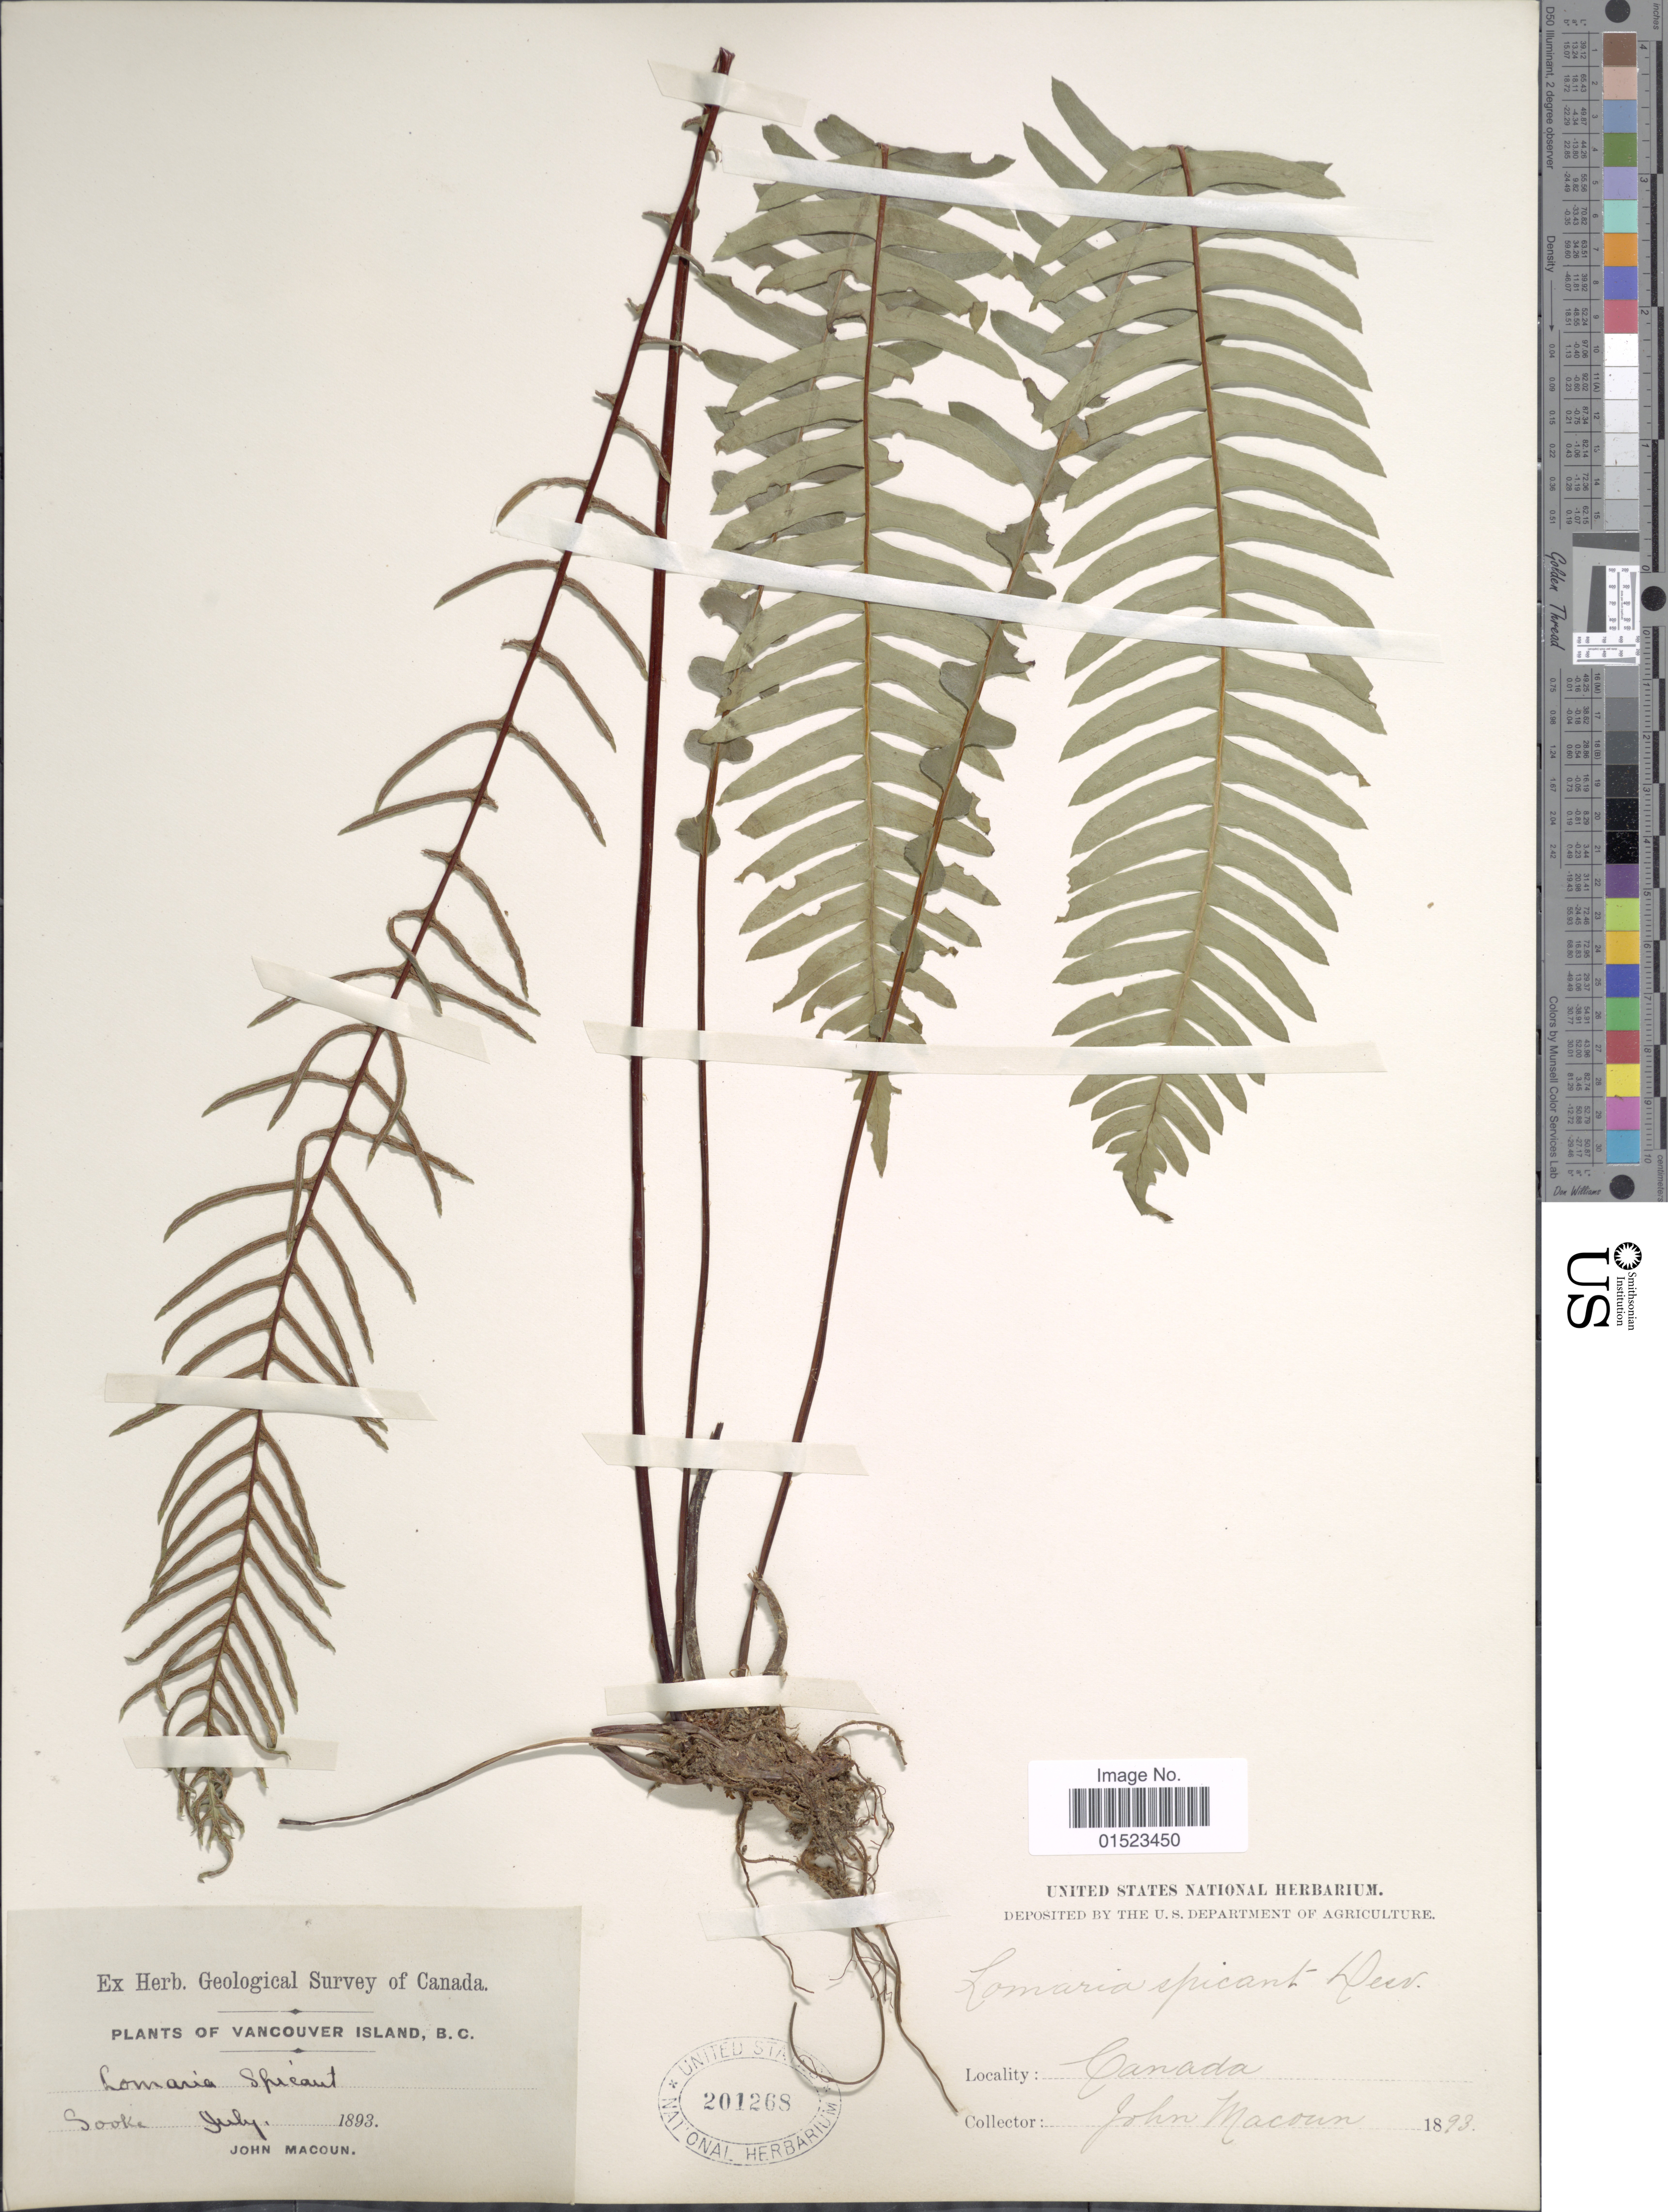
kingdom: Plantae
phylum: Tracheophyta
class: Polypodiopsida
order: Polypodiales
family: Blechnaceae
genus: Blechnum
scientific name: Blechnum spicant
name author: (L.) Sm.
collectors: J. Macoun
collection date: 1893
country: Canada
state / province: British Columbia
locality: Vancouver Island,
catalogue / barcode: US 201268